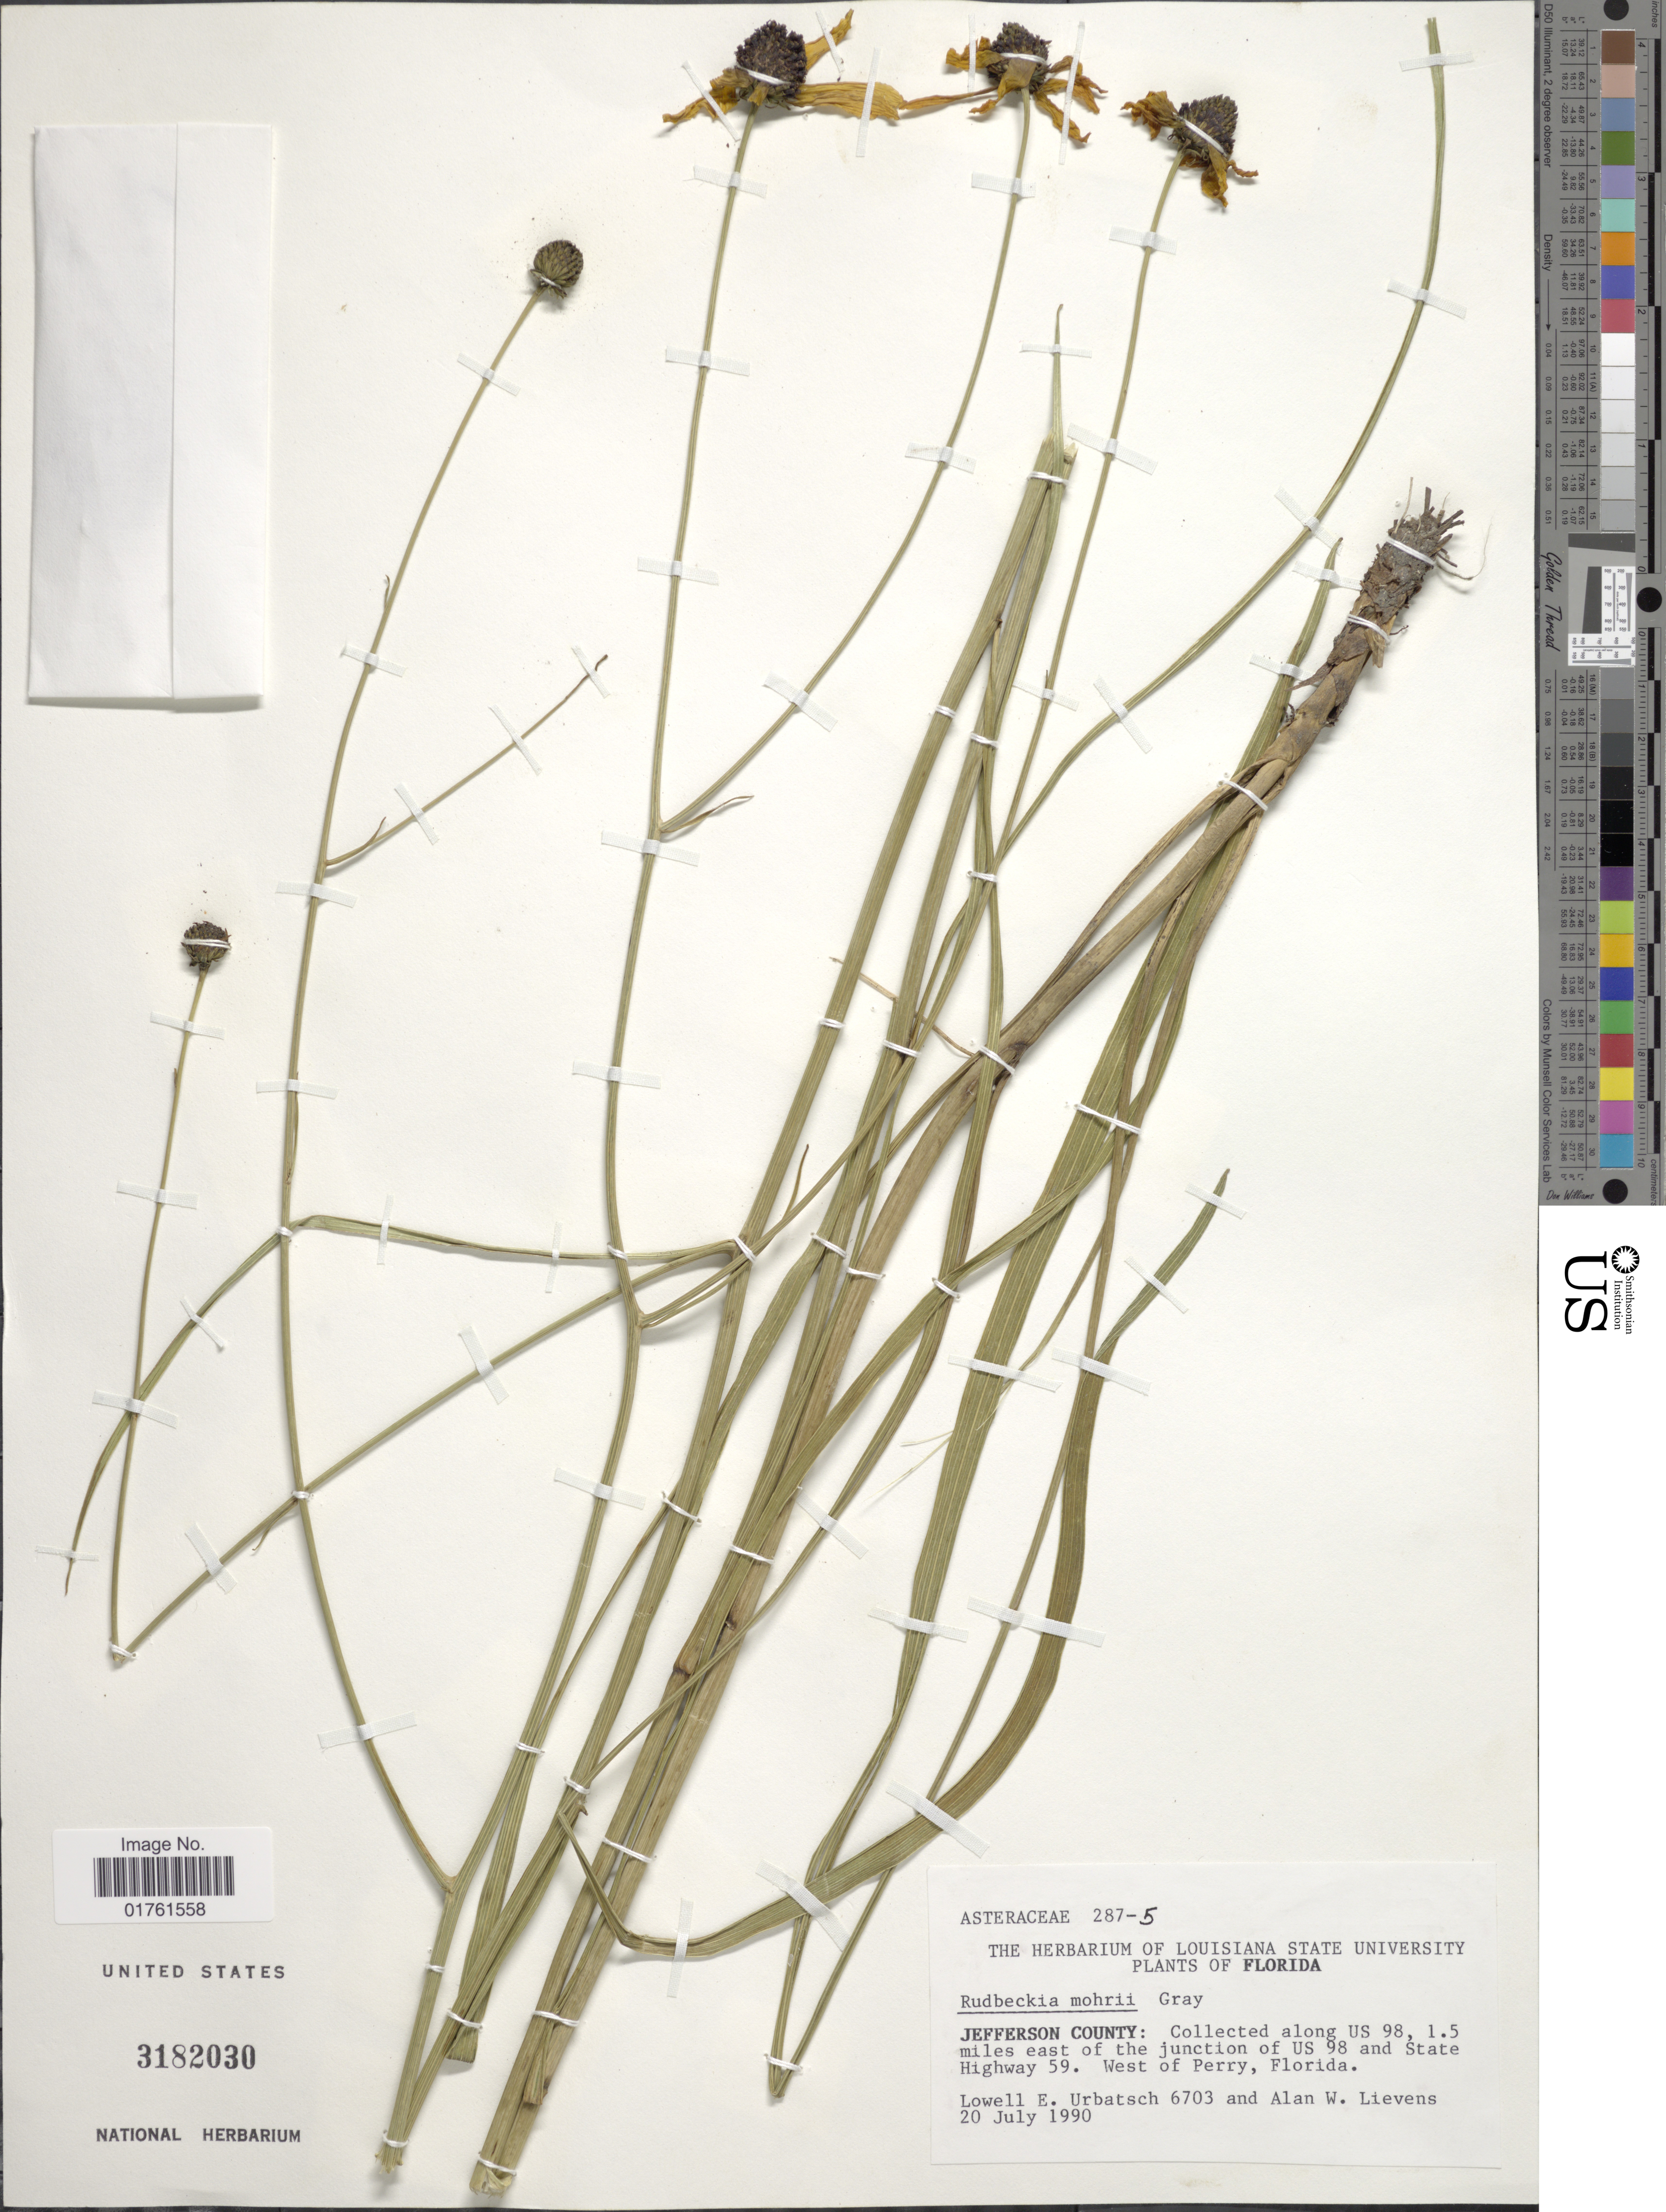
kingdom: Plantae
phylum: Tracheophyta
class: Magnoliopsida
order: Asterales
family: Asteraceae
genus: Rudbeckia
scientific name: Rudbeckia mohri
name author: A. Gray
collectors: L. Urbatsch & A. Lievens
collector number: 287-5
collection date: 1990-07-20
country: United States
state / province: Florida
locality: Jefferson County: Collected along US 98, 1.5 miles east of the junction of US 98 and State Highway 59. West of Perry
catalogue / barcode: US 3182030